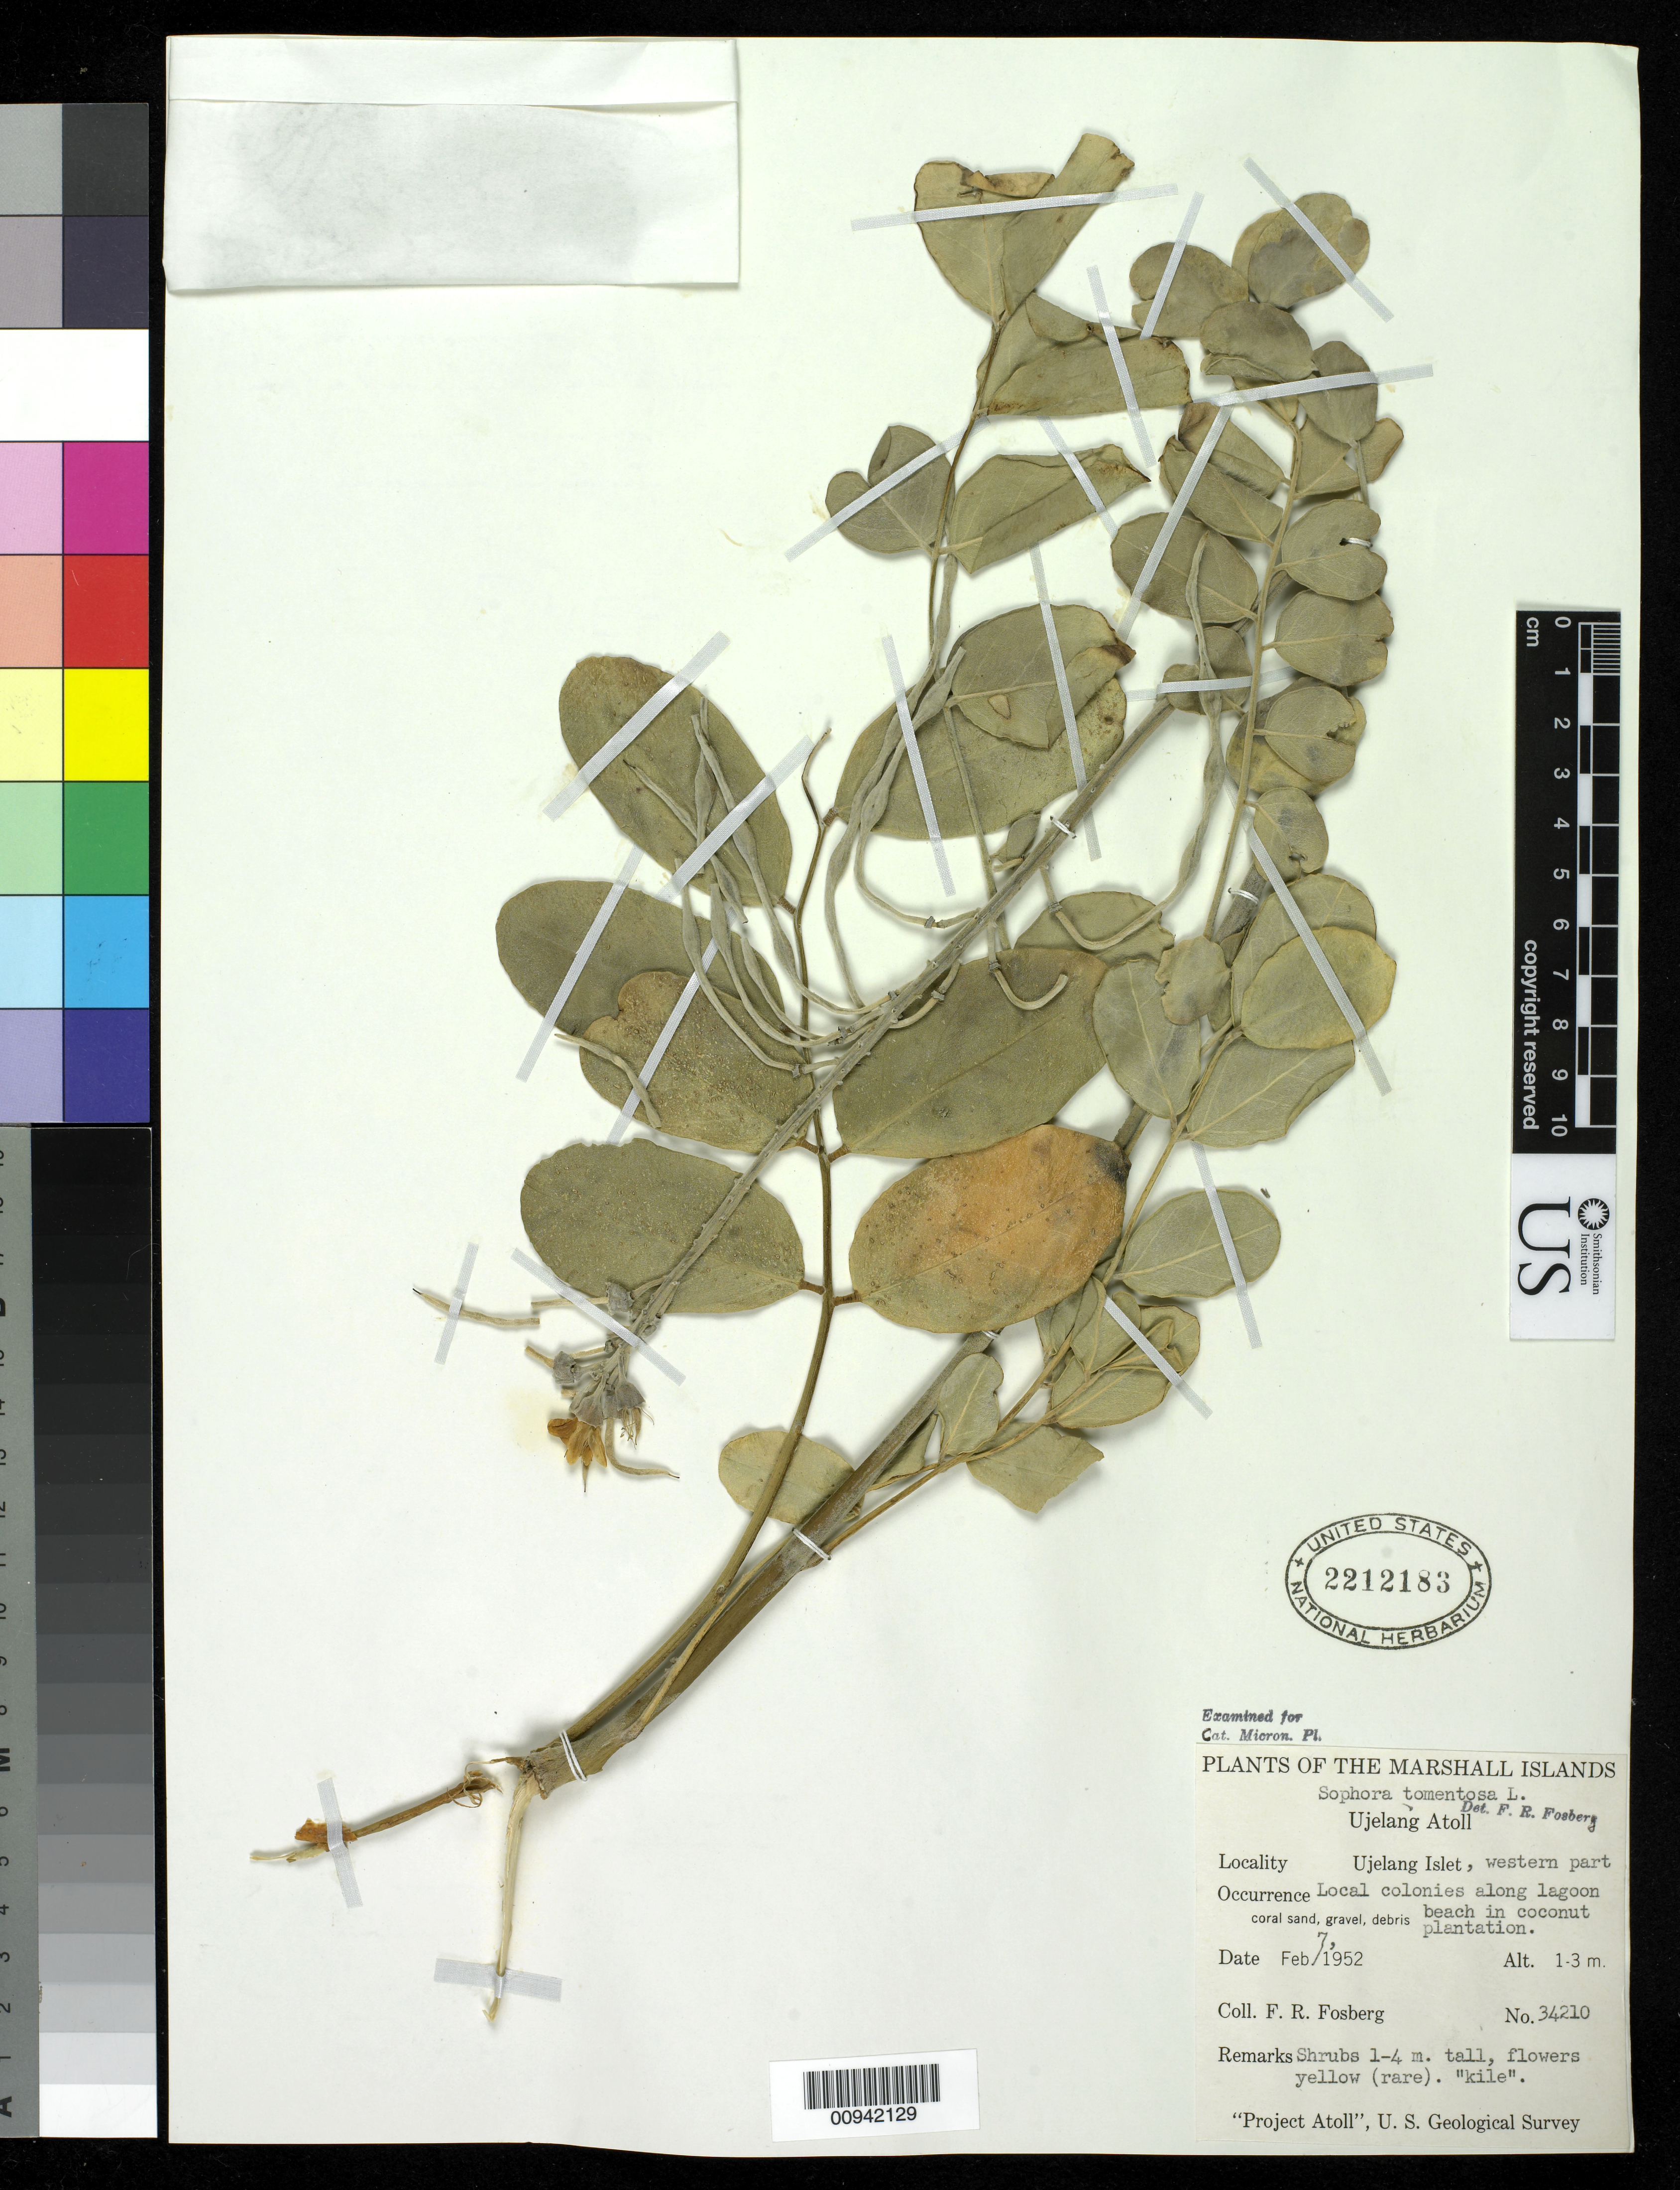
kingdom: Plantae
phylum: Tracheophyta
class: Magnoliopsida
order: Fabales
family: Fabaceae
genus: Sophora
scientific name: Sophora tomentosa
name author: L.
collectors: F. R. Fosberg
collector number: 34210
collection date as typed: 07 Feb 1952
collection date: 1952-02-07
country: Marshall Islands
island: Ujelang Atoll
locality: Ujelang Islet, western part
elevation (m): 1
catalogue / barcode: US 2212183